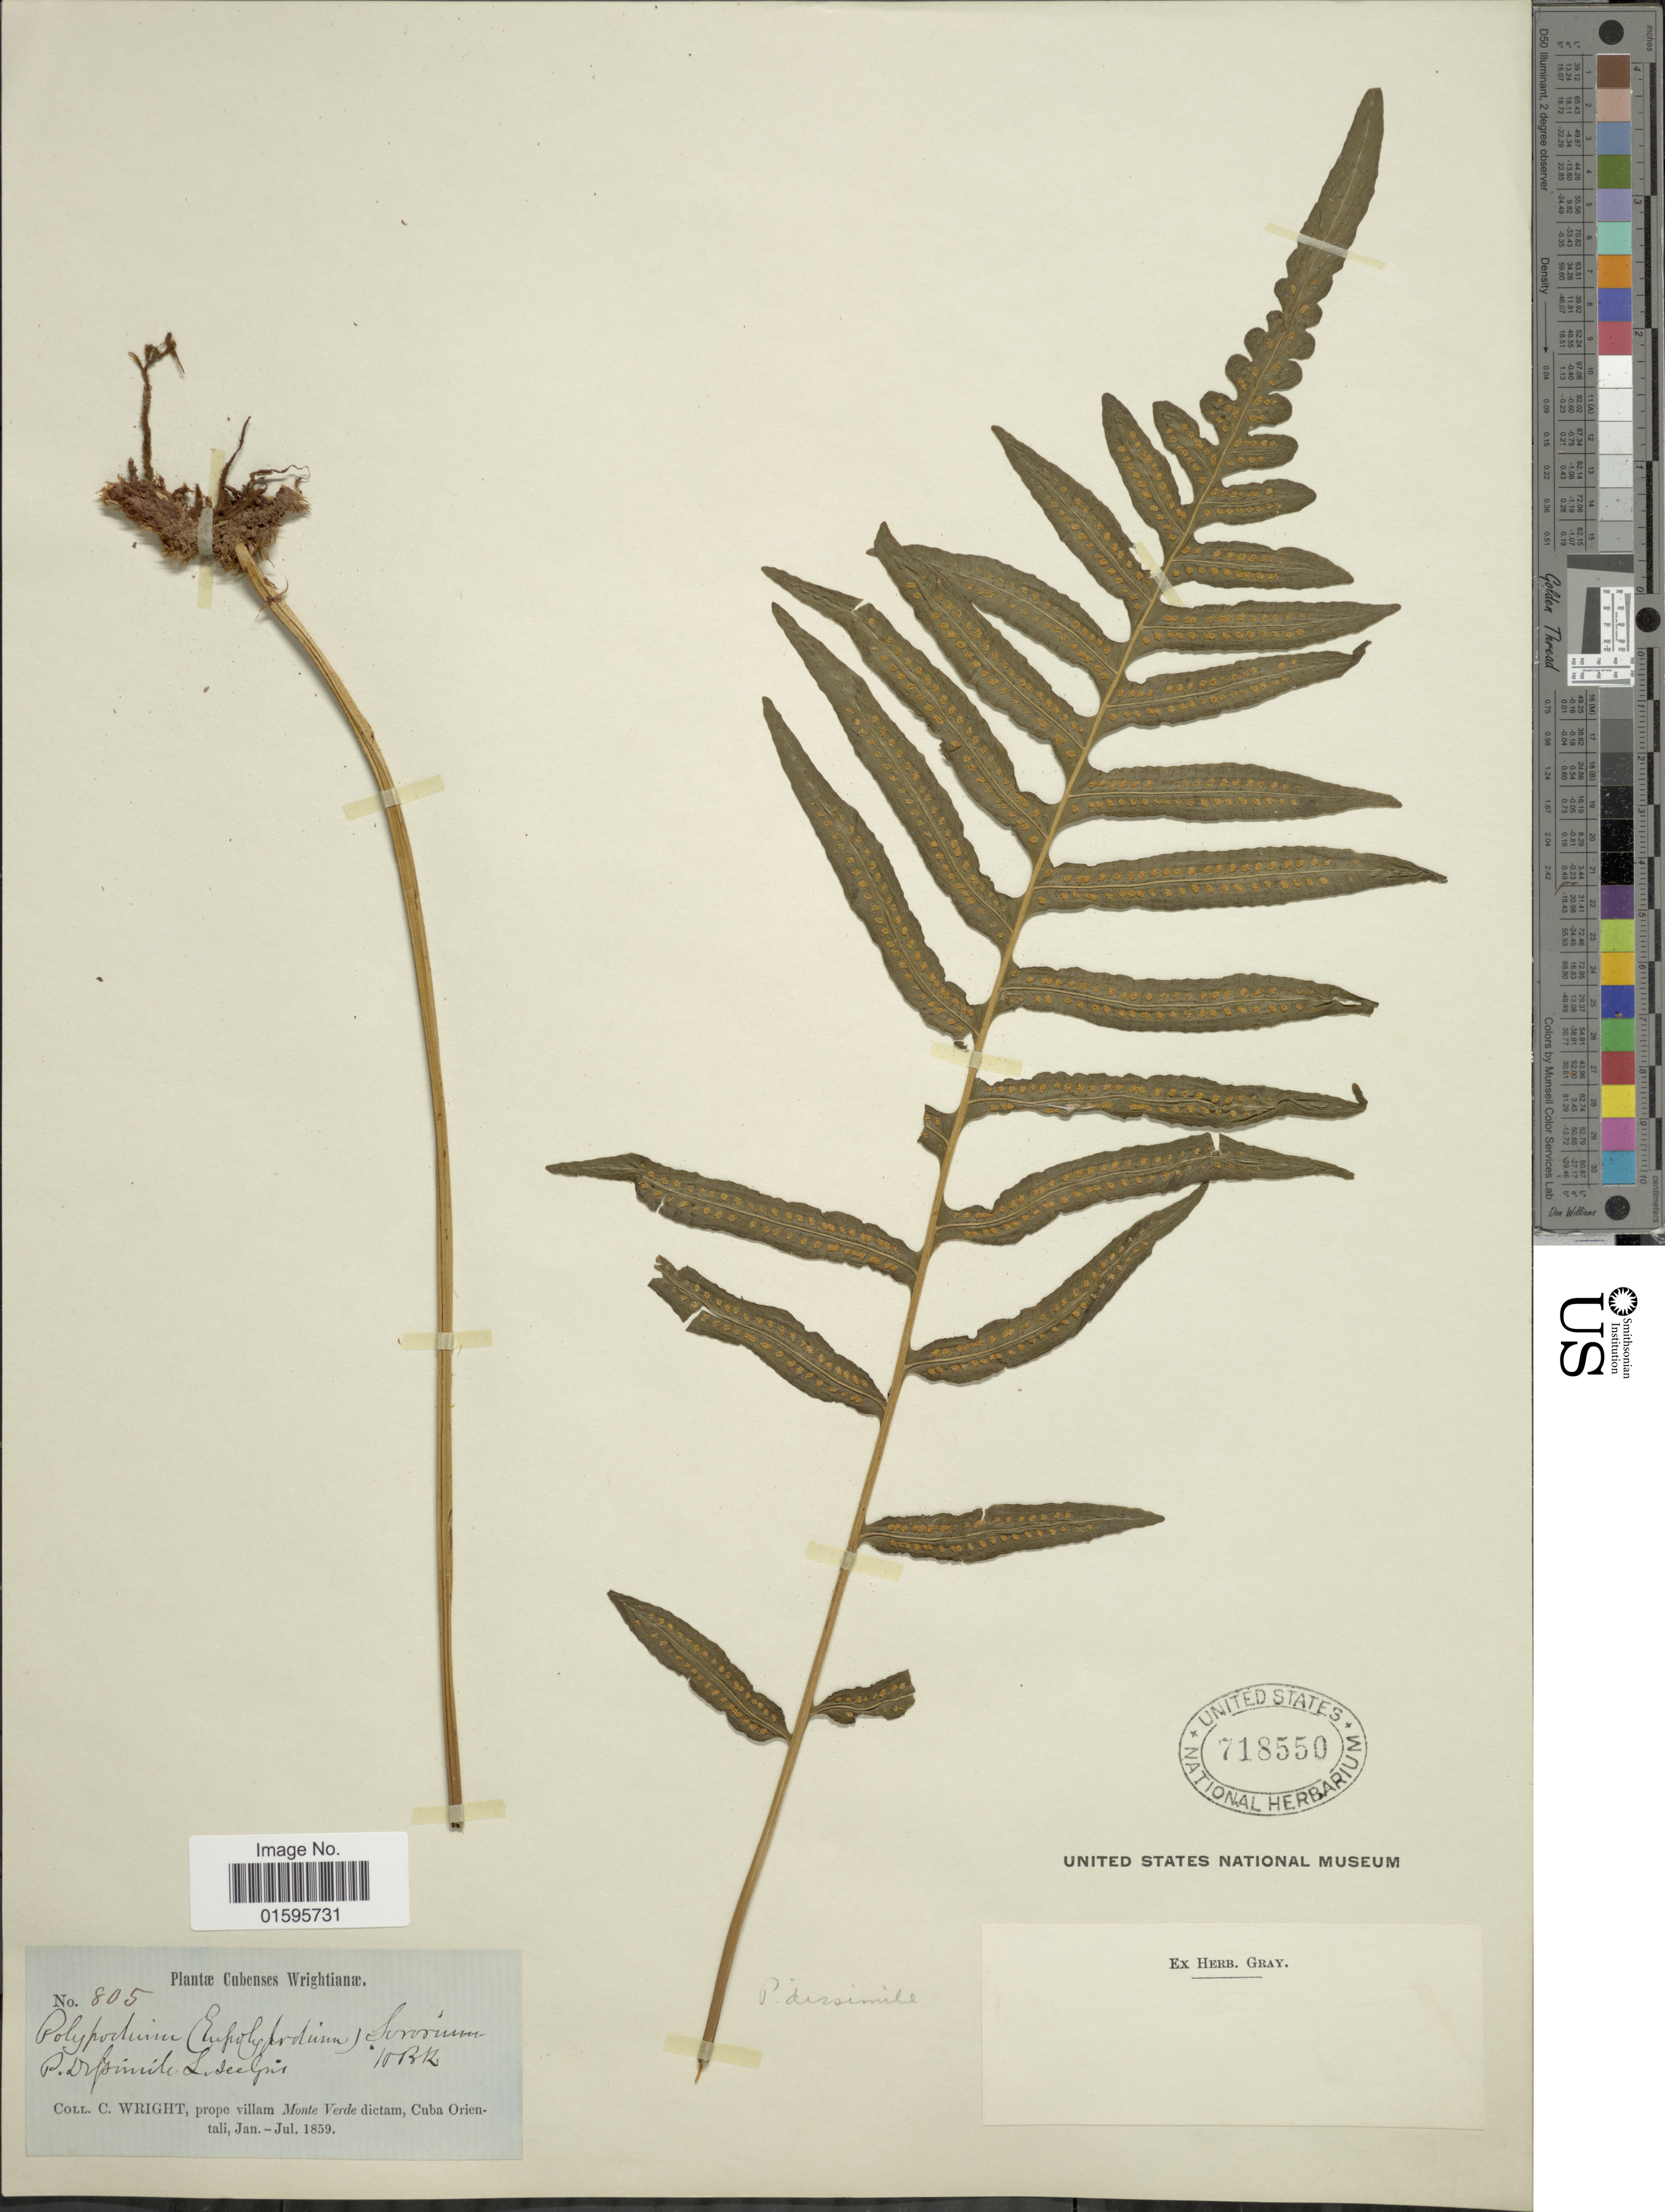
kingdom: Plantae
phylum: Tracheophyta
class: Polypodiopsida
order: Polypodiales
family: Polypodiaceae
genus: Polypodium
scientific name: Polypodium dulce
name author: Poir.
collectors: C. Wright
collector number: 805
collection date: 1859-01/1859-07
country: Cuba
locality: Prope villam Monte Verde dictam, Cuba Orientali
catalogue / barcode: US 718550